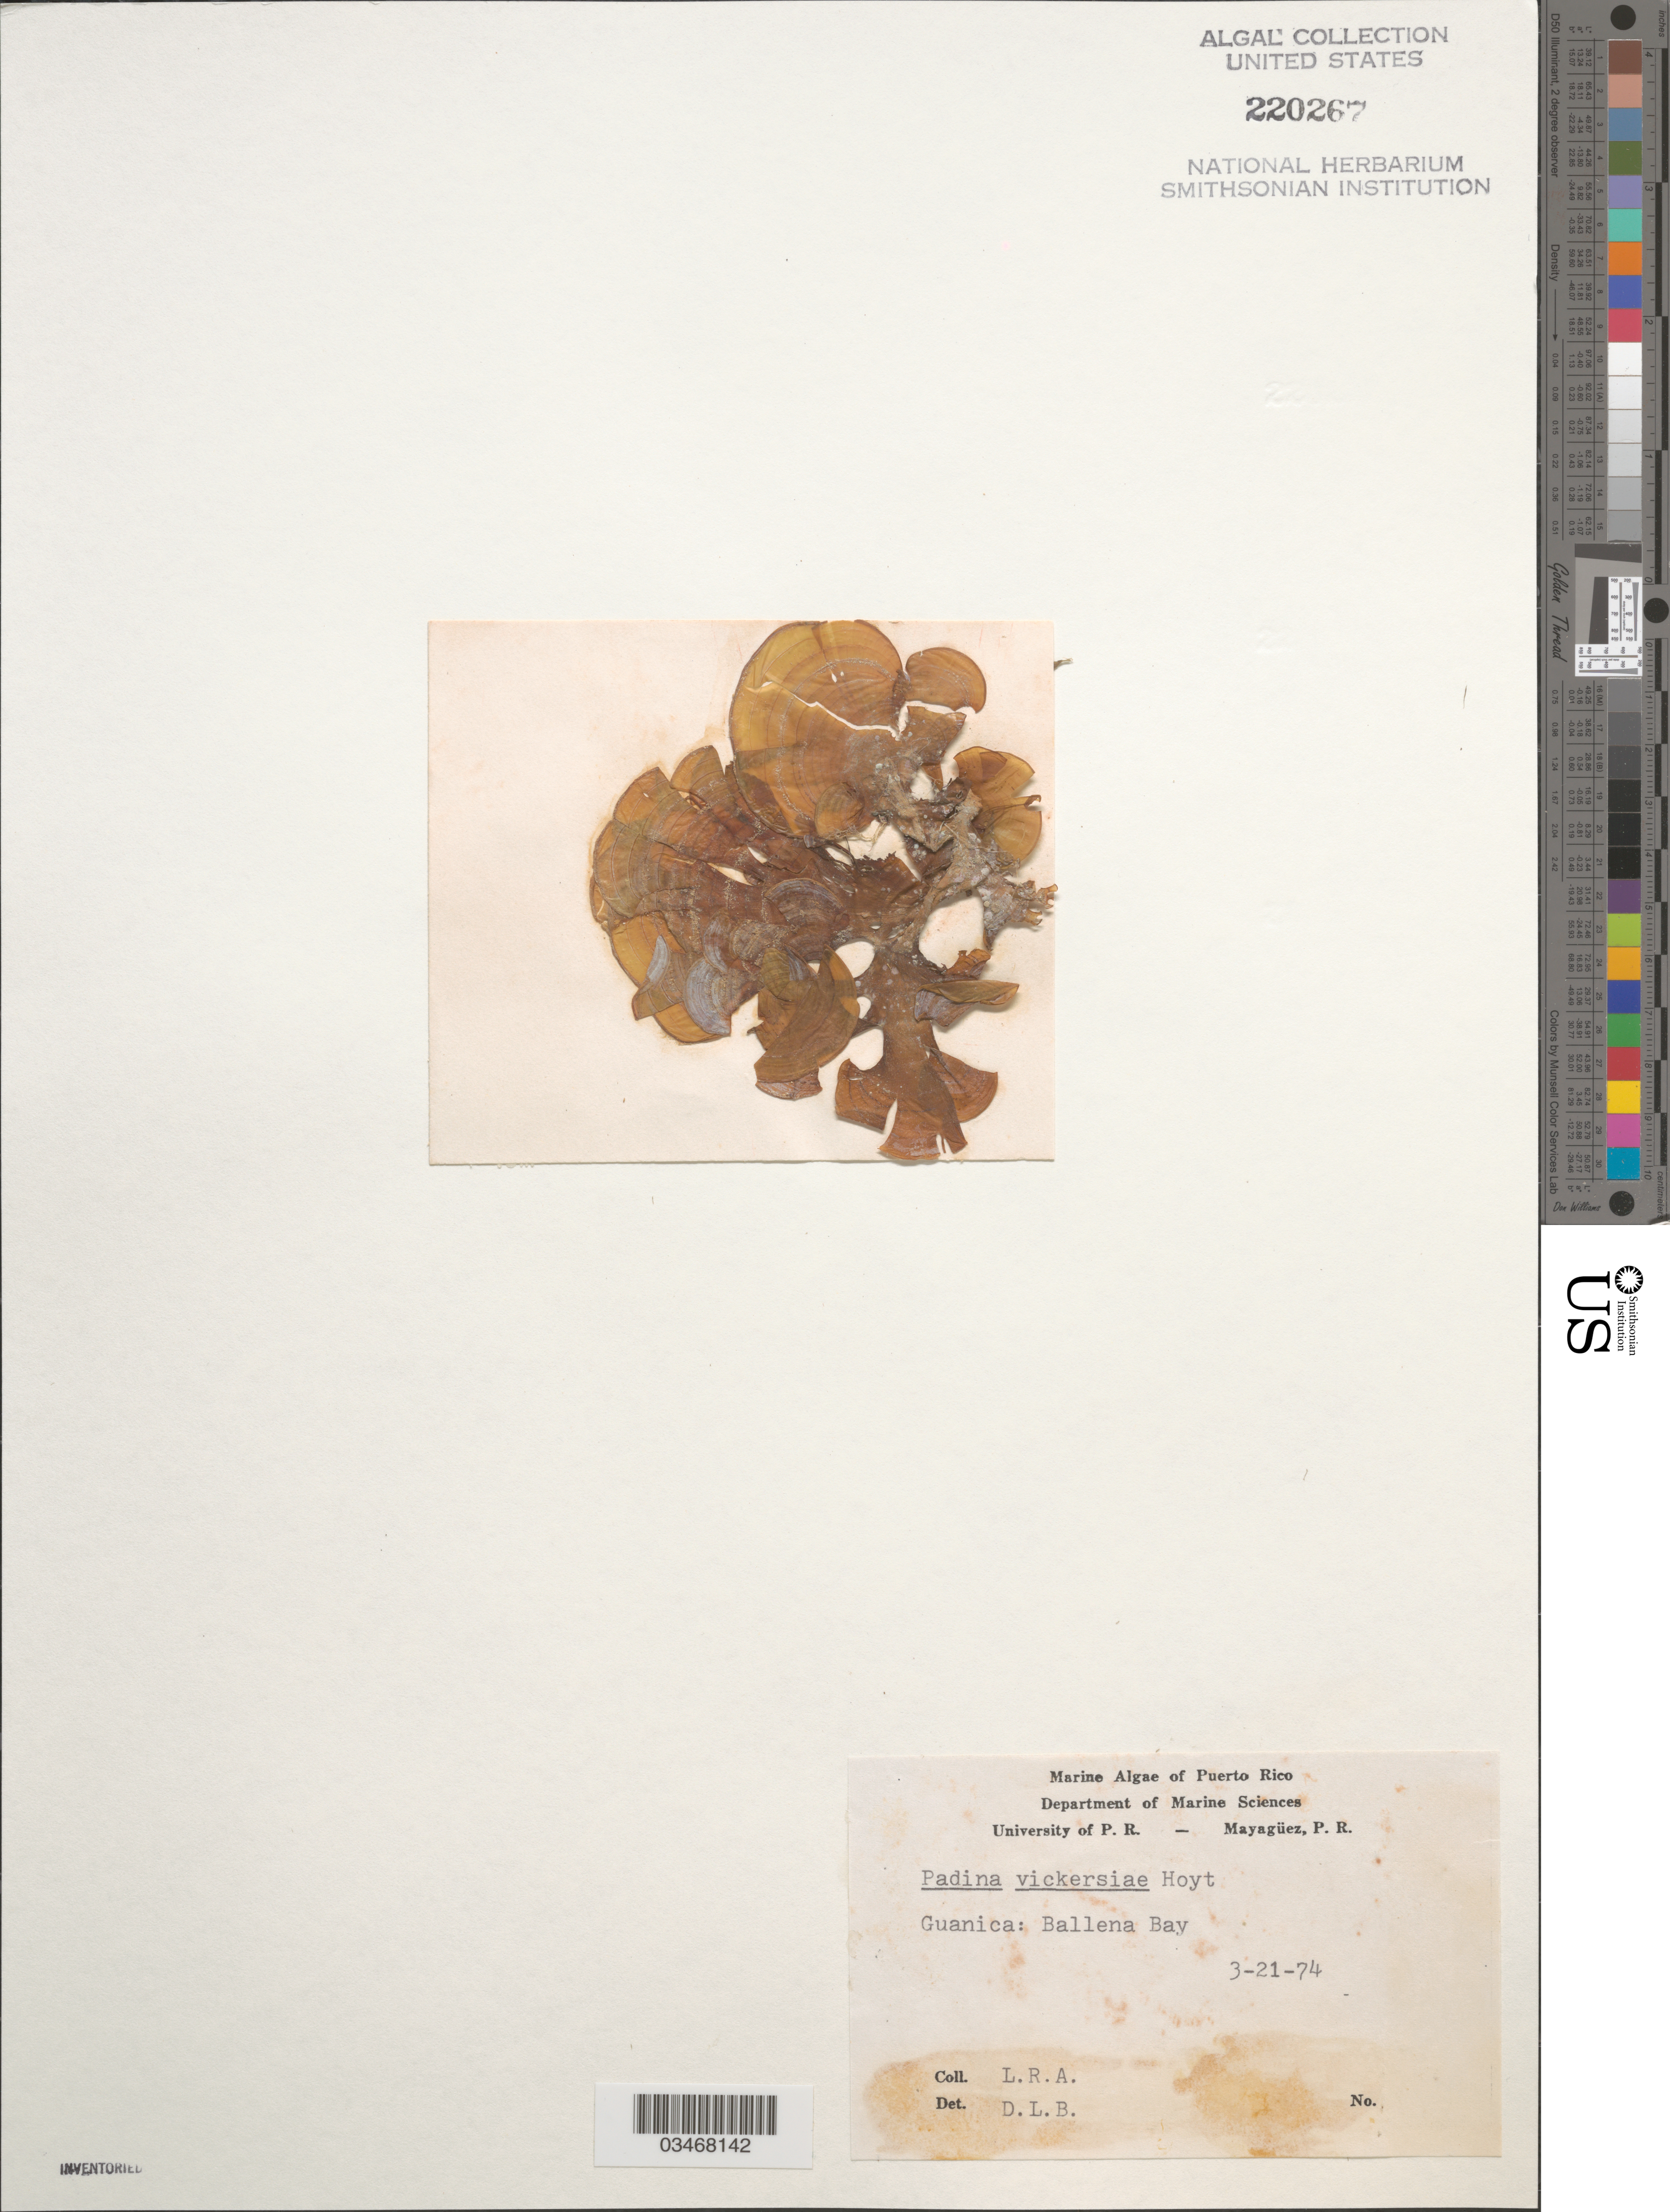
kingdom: Chromista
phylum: Ochrophyta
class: Phaeophyceae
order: Dictyotales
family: Dictyotaceae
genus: Padina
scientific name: Padina gymnospora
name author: (Kütz.) O.G. Sond.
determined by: Algae name updating Project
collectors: L. Almodovar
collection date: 1974-03-21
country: Puerto Rico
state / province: Guanica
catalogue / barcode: US 220267